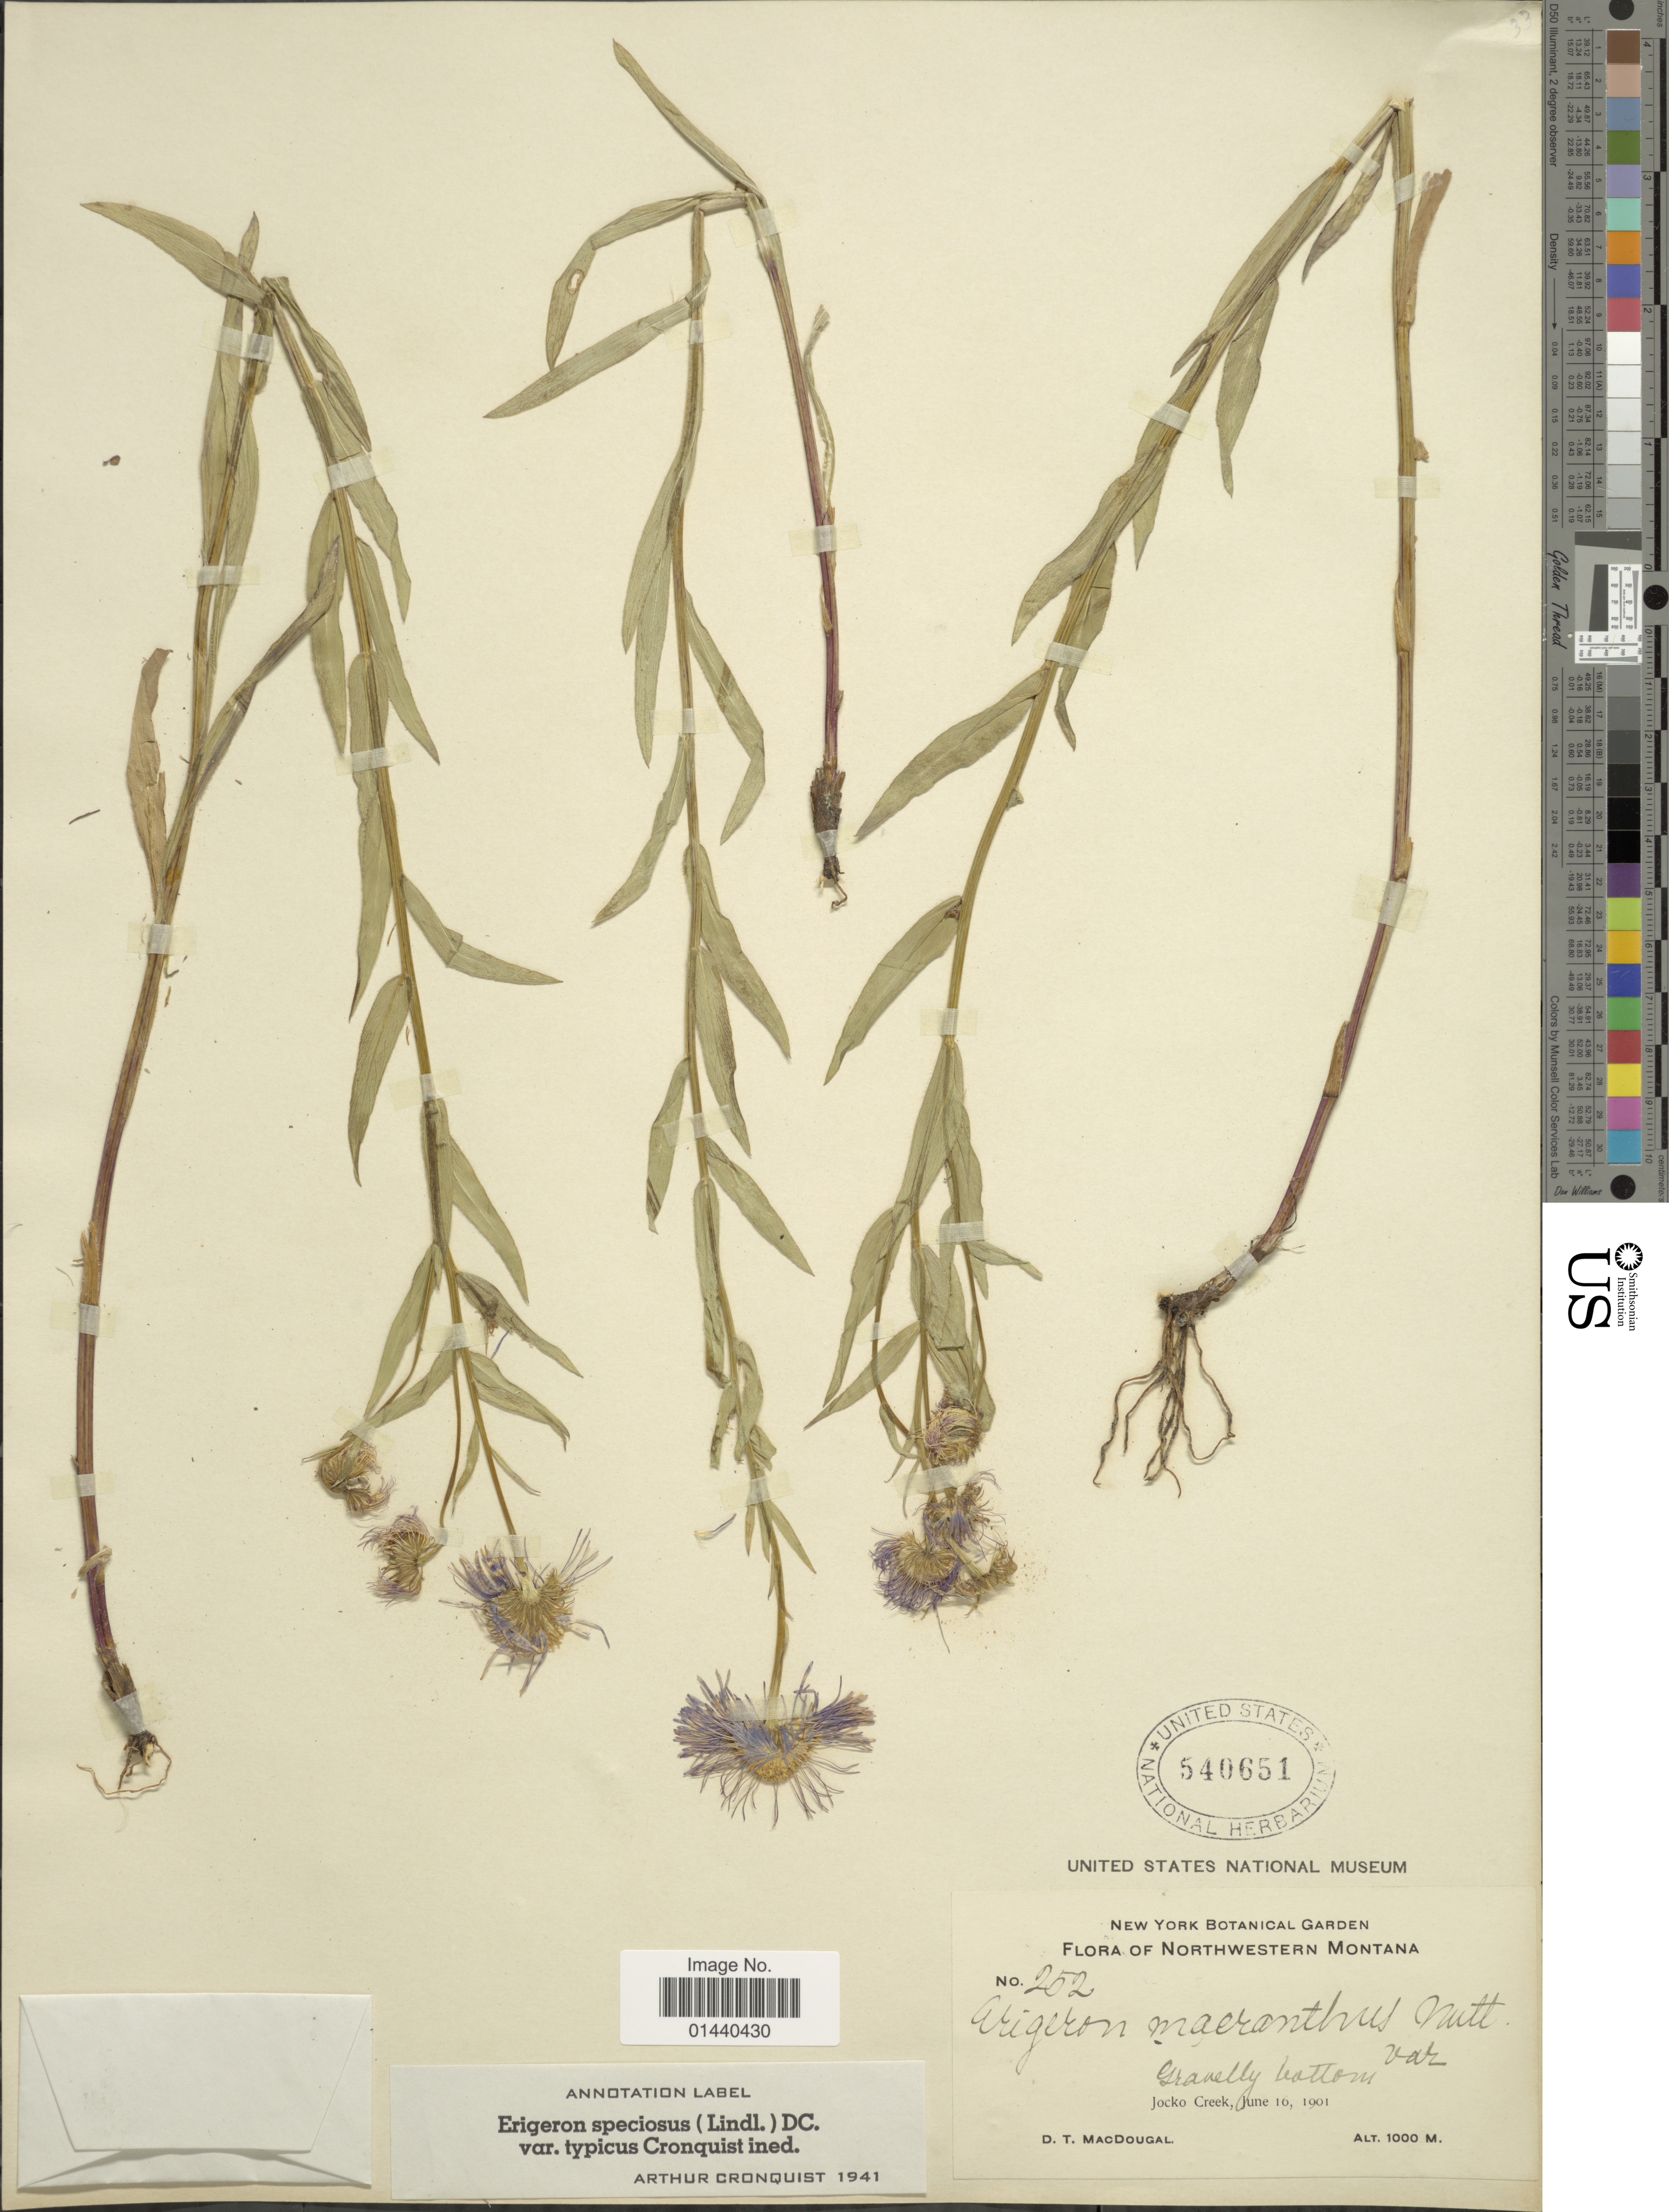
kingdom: Plantae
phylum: Tracheophyta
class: Magnoliopsida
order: Asterales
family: Asteraceae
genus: Erigeron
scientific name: Erigeron speciosus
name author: (Lindl.) DC.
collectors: D. T. MacDougal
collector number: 252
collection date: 1901-06-16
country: United States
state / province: Montana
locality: Northwestern Montana. Jocko Creek.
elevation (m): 1000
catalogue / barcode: US 540651